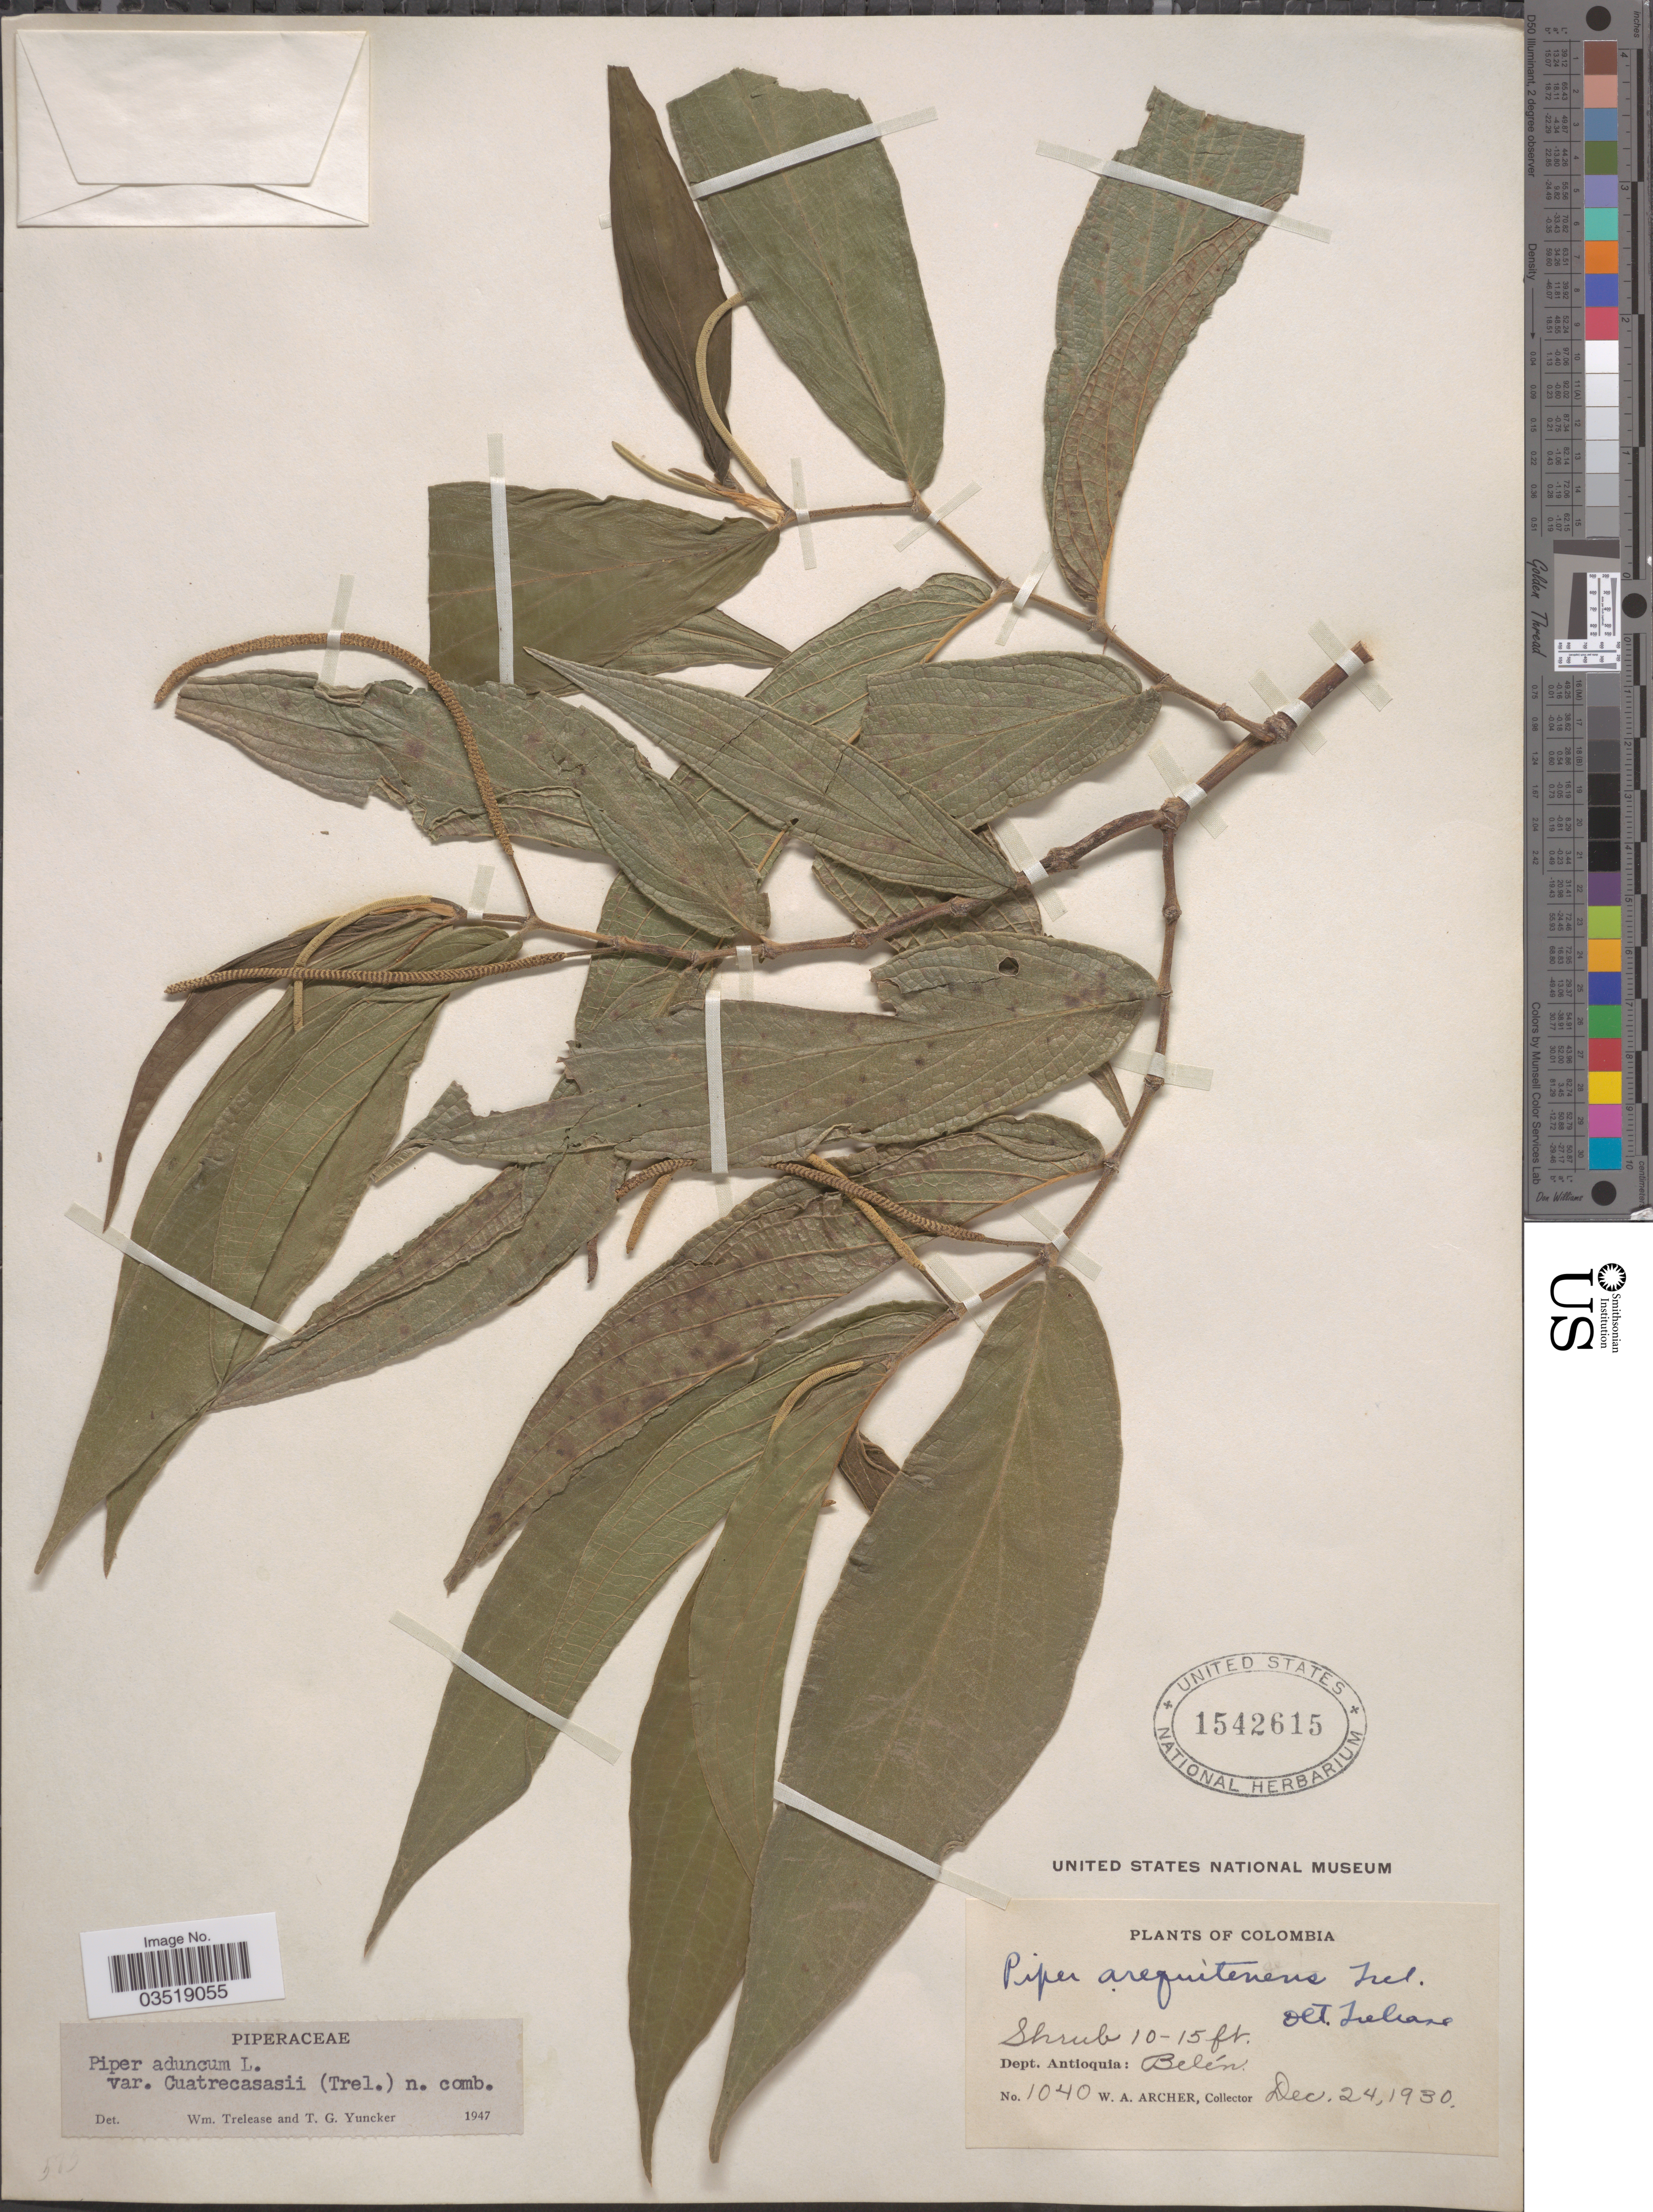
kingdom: Plantae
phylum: Tracheophyta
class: Magnoliopsida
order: Piperales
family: Piperaceae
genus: Piper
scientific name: Piper aduncum var. cordulatum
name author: L.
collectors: W. Archer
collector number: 1040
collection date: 1930-12-24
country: Colombia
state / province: Antioquia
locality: Dept. Antioquia: Belén.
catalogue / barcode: US 1542615